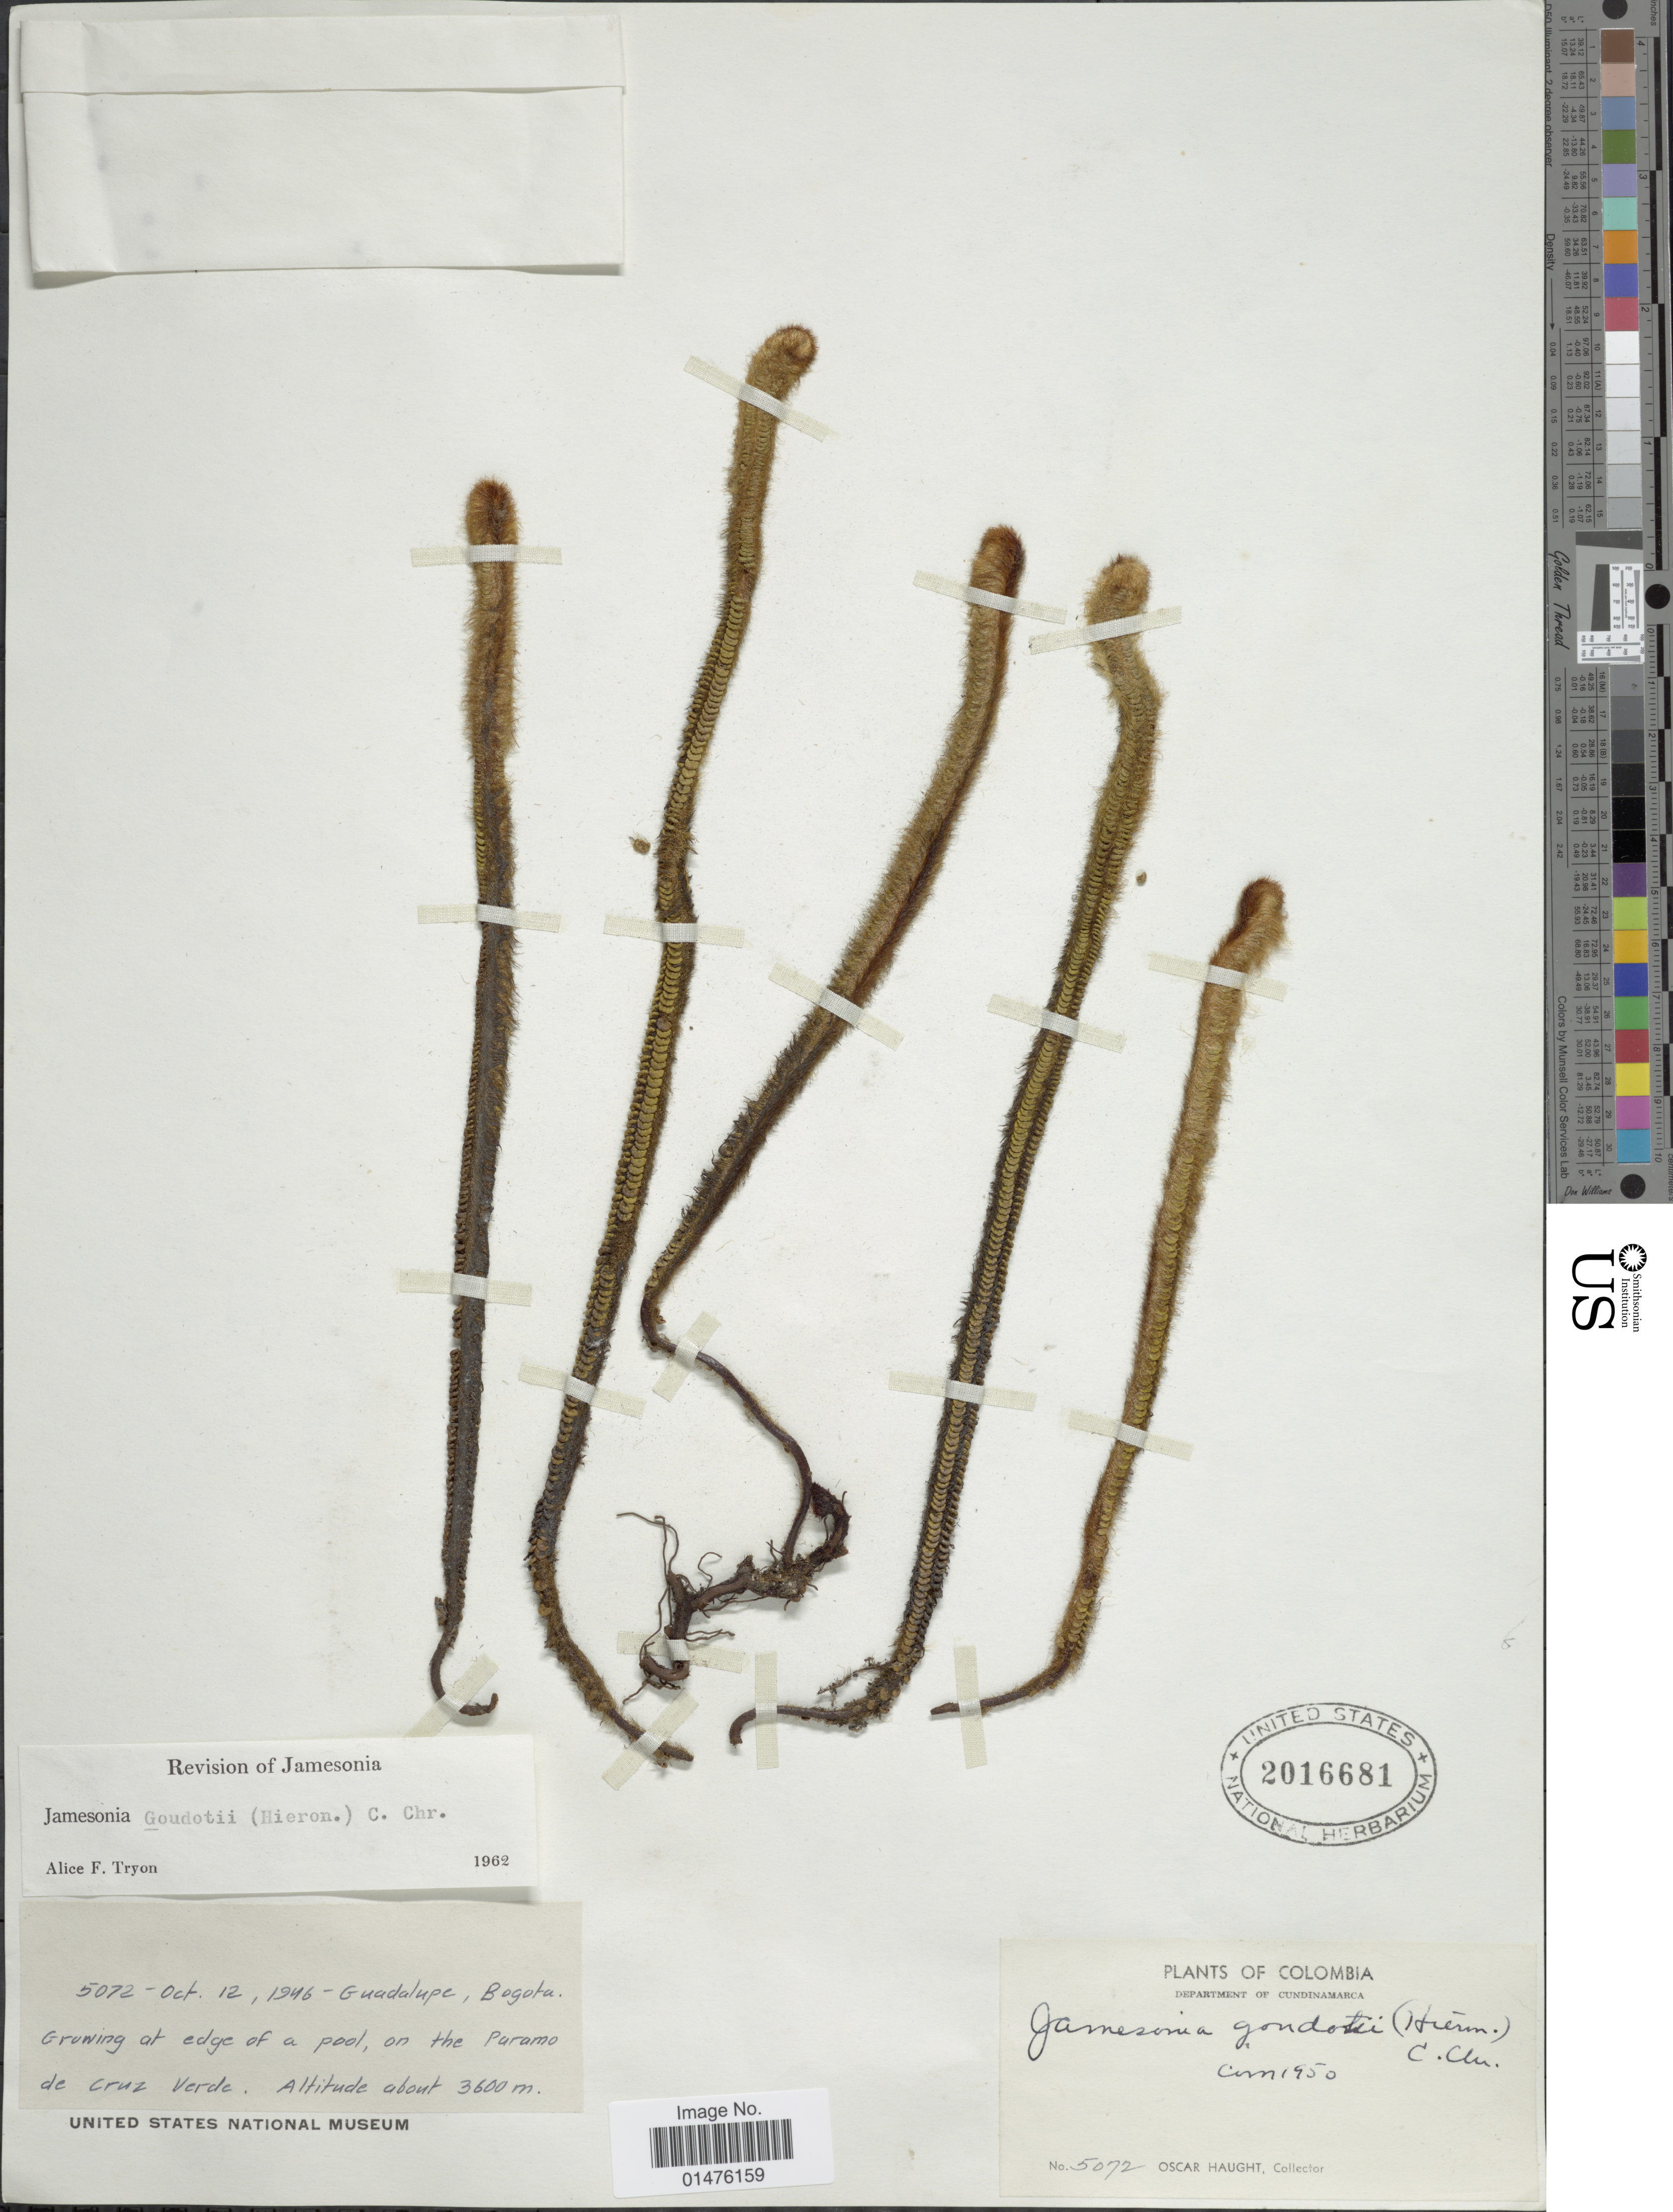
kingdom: Plantae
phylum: Tracheophyta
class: Polypodiopsida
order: Polypodiales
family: Pteridaceae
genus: Jamesonia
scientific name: Jamesonia goudotii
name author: (Hieron.) C. Chr.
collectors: O. L. Haught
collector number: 5072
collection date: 1946-10-12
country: Colombia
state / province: Cundinamarca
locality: Department of Cundinamarca, Guadalupe, Bogota, Growing at edge of a pool, on the Paramo de Cruz Verde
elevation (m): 3600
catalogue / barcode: US 2016681